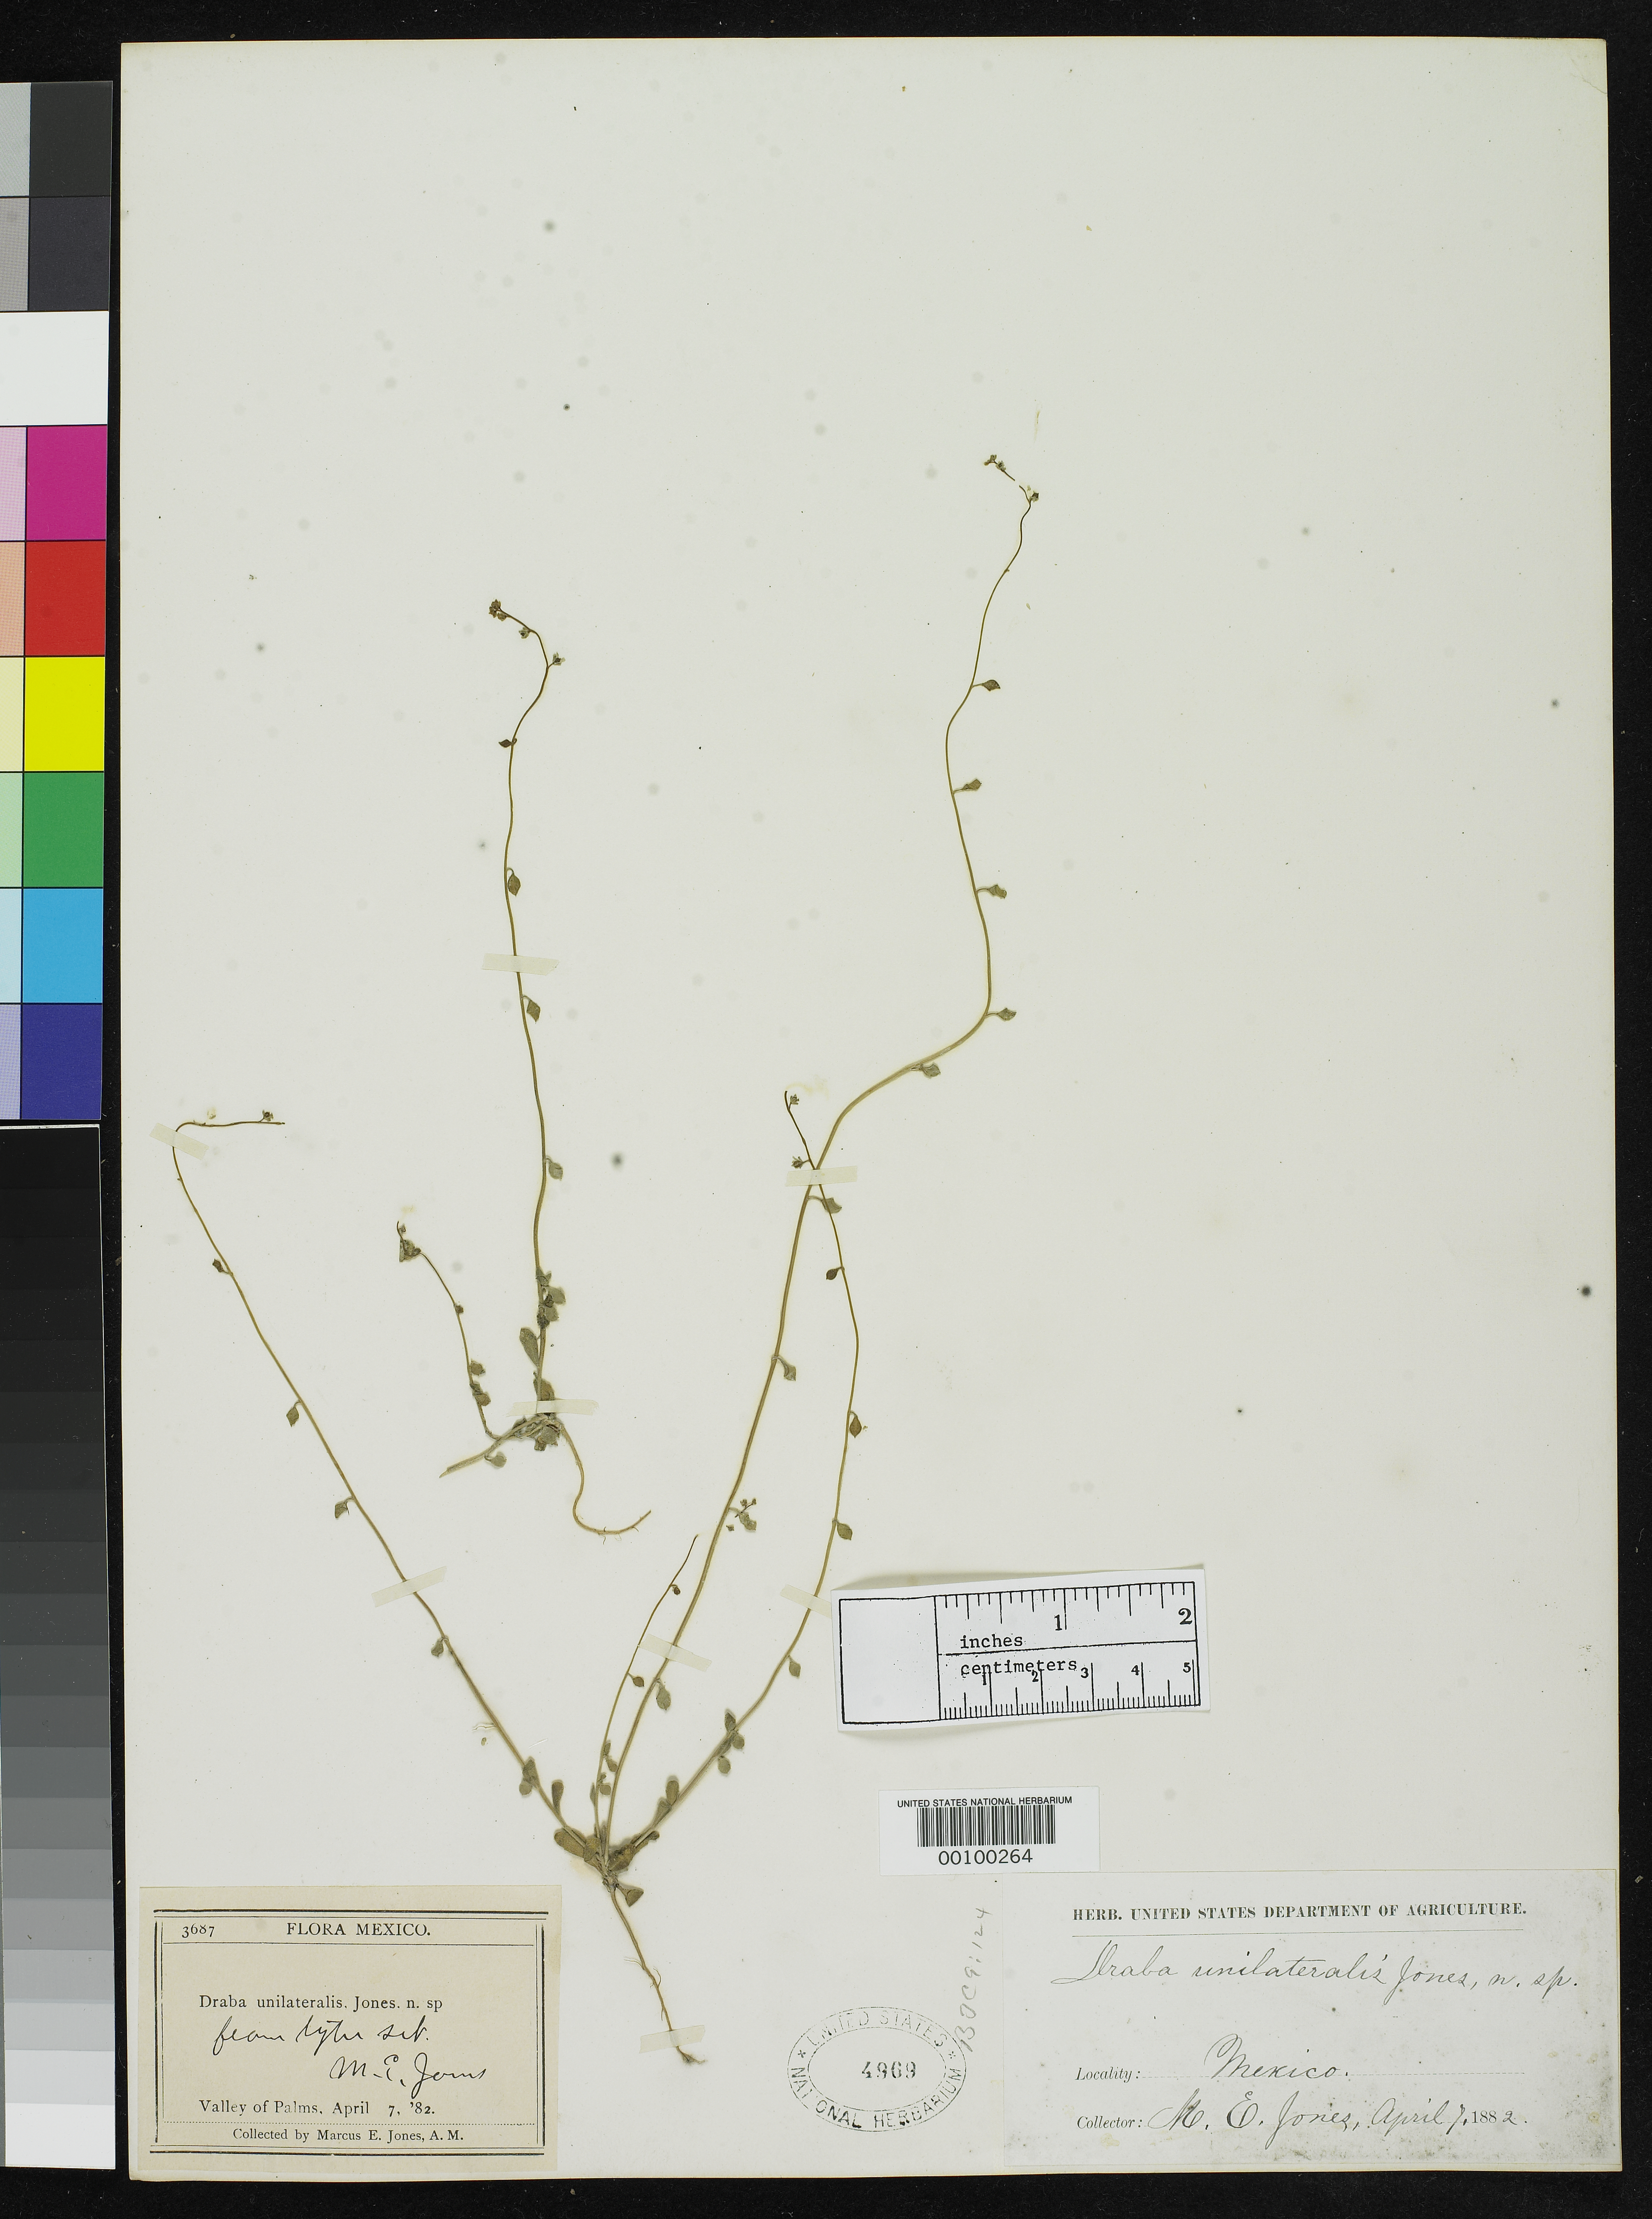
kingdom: Plantae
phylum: Tracheophyta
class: Magnoliopsida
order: Brassicales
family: Brassicaceae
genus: Draba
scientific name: Draba unilateralis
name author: M.E. Jones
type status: Type Collection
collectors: M. E. Jones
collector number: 3687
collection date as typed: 07 Apr 1882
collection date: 1882-04-07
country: Mexico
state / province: Baja California Sur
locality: Valley of Palms.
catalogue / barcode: US 4969